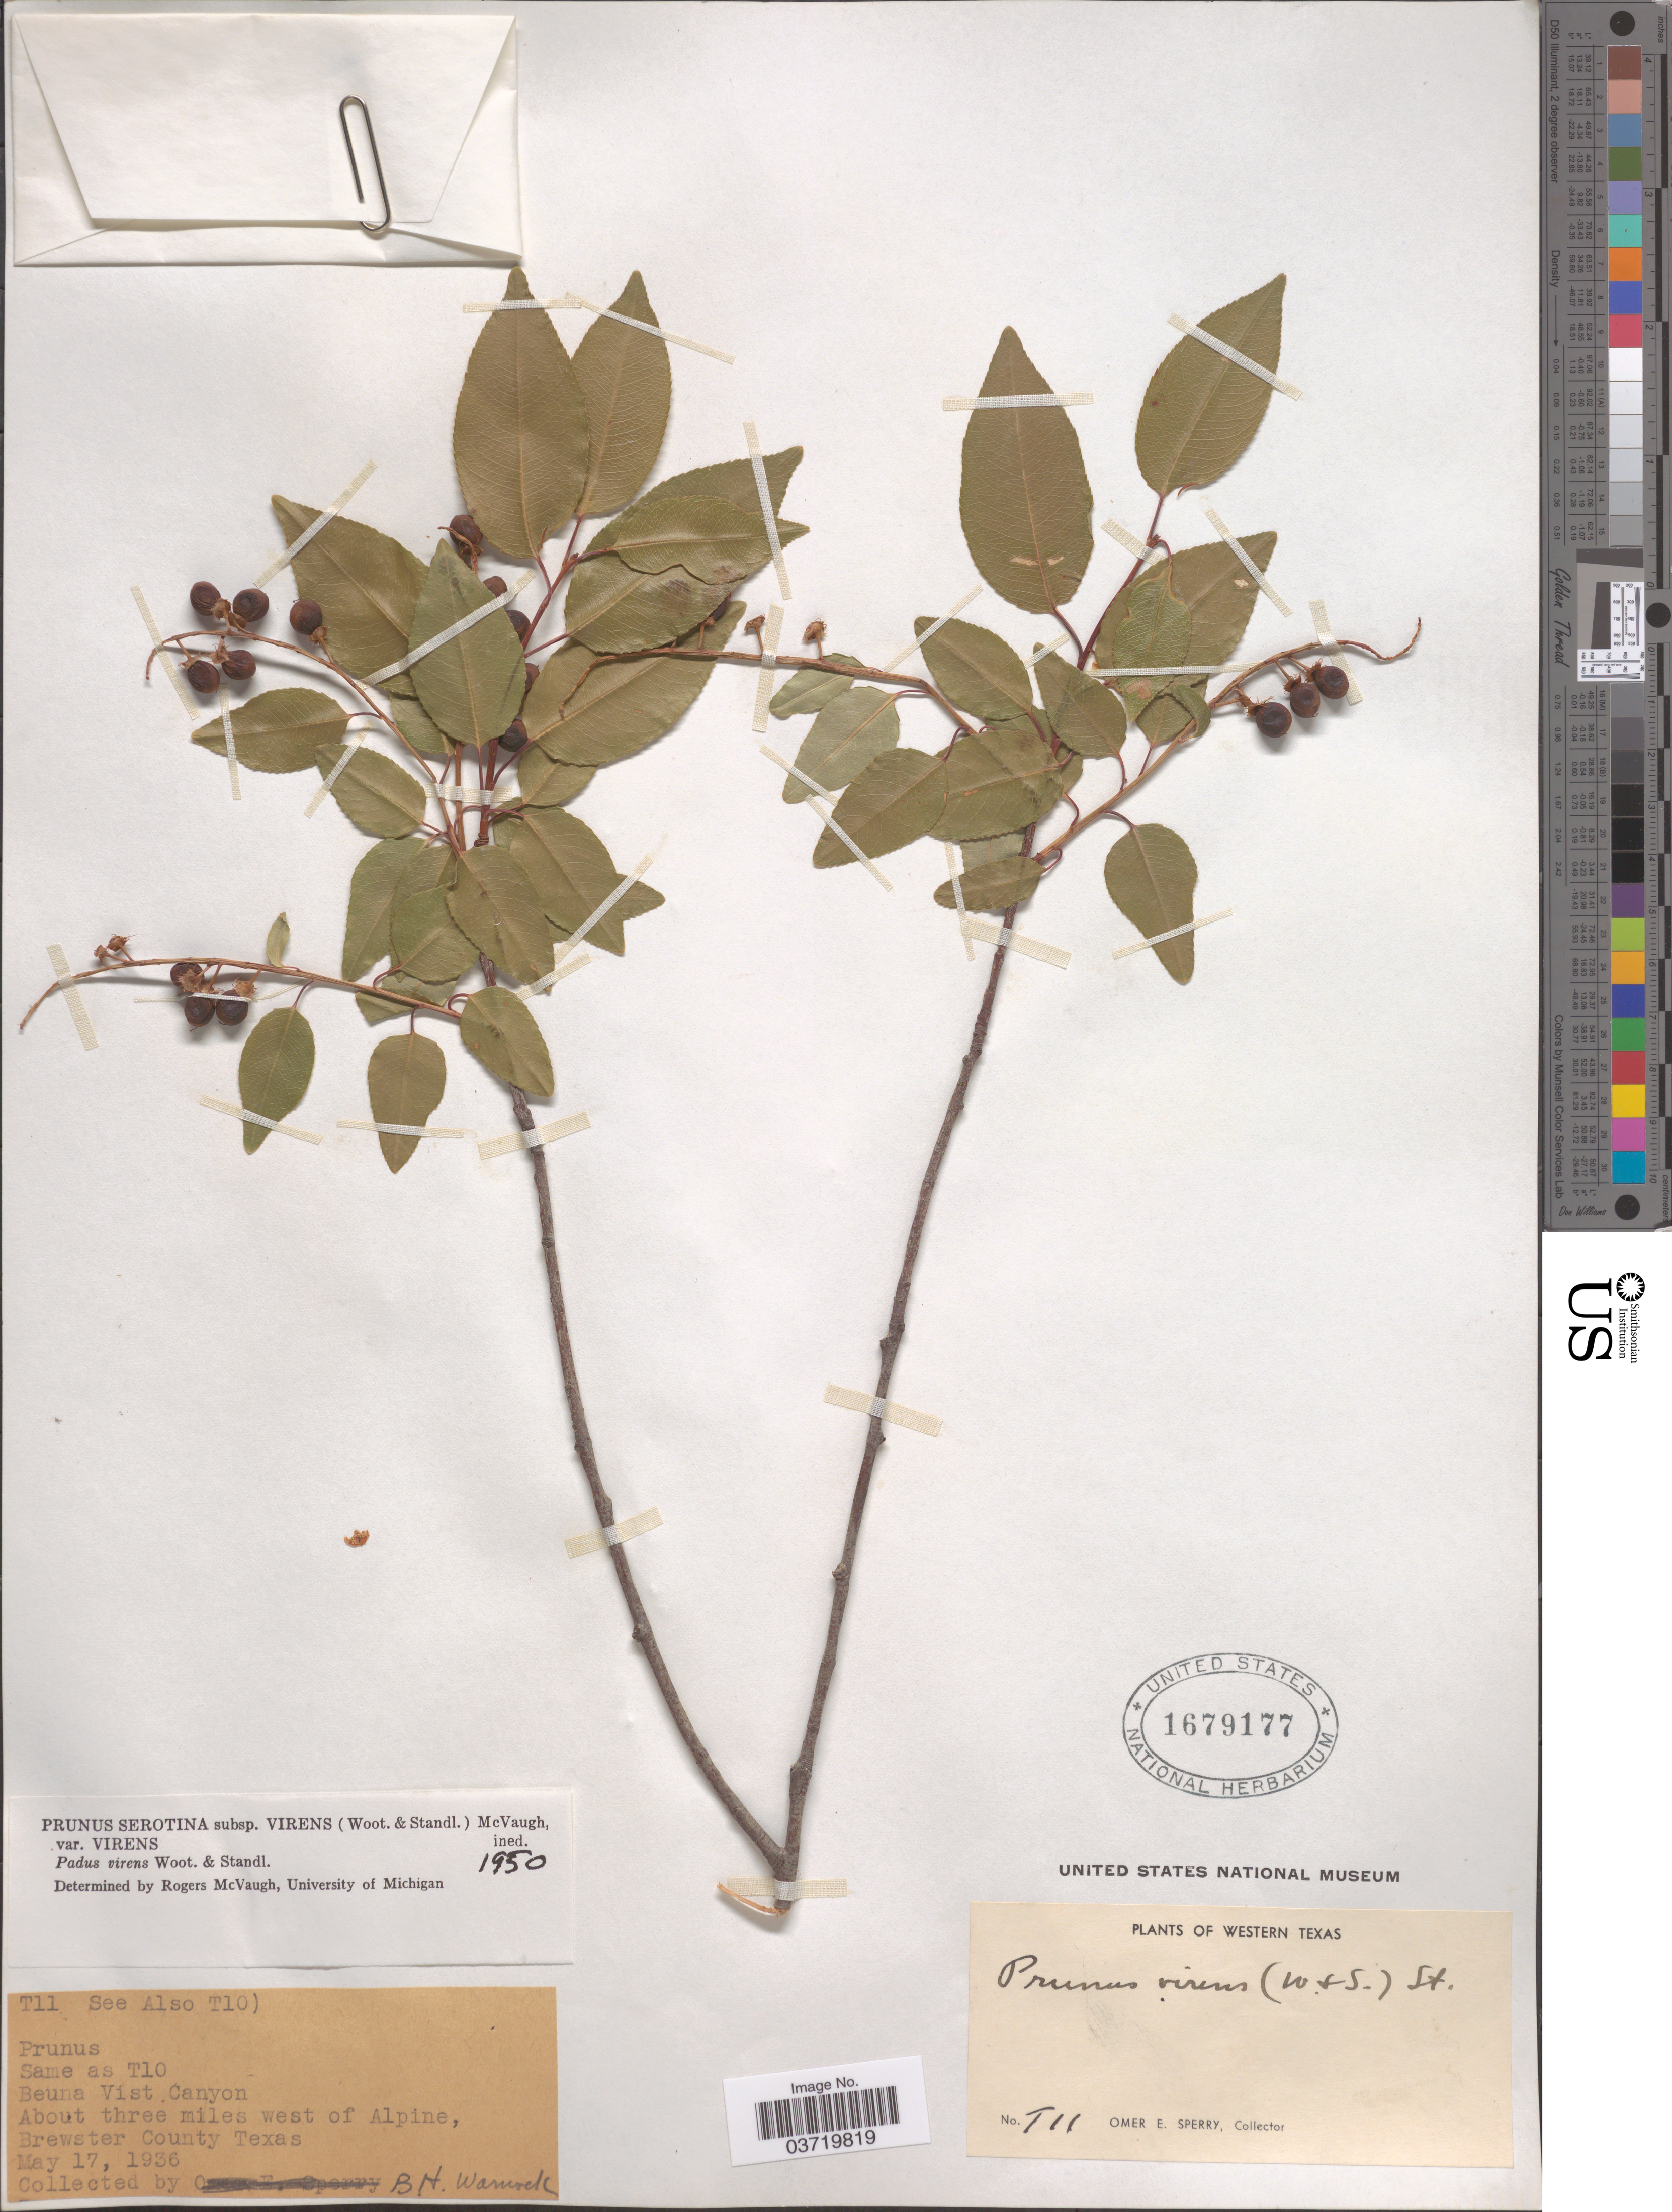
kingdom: Plantae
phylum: Tracheophyta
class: Magnoliopsida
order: Rosales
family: Rosaceae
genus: Prunus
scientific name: Prunus serotina var. rufula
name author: (Wooton & Standl.) McVaugh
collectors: B. H. Warnock & O. E. Sperry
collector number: T11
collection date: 1936-05-17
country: United States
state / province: Texas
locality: Western Texas. Beuna Vista Canyon. About three miles west of Alpine, Brewster County.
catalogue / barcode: US 1679177